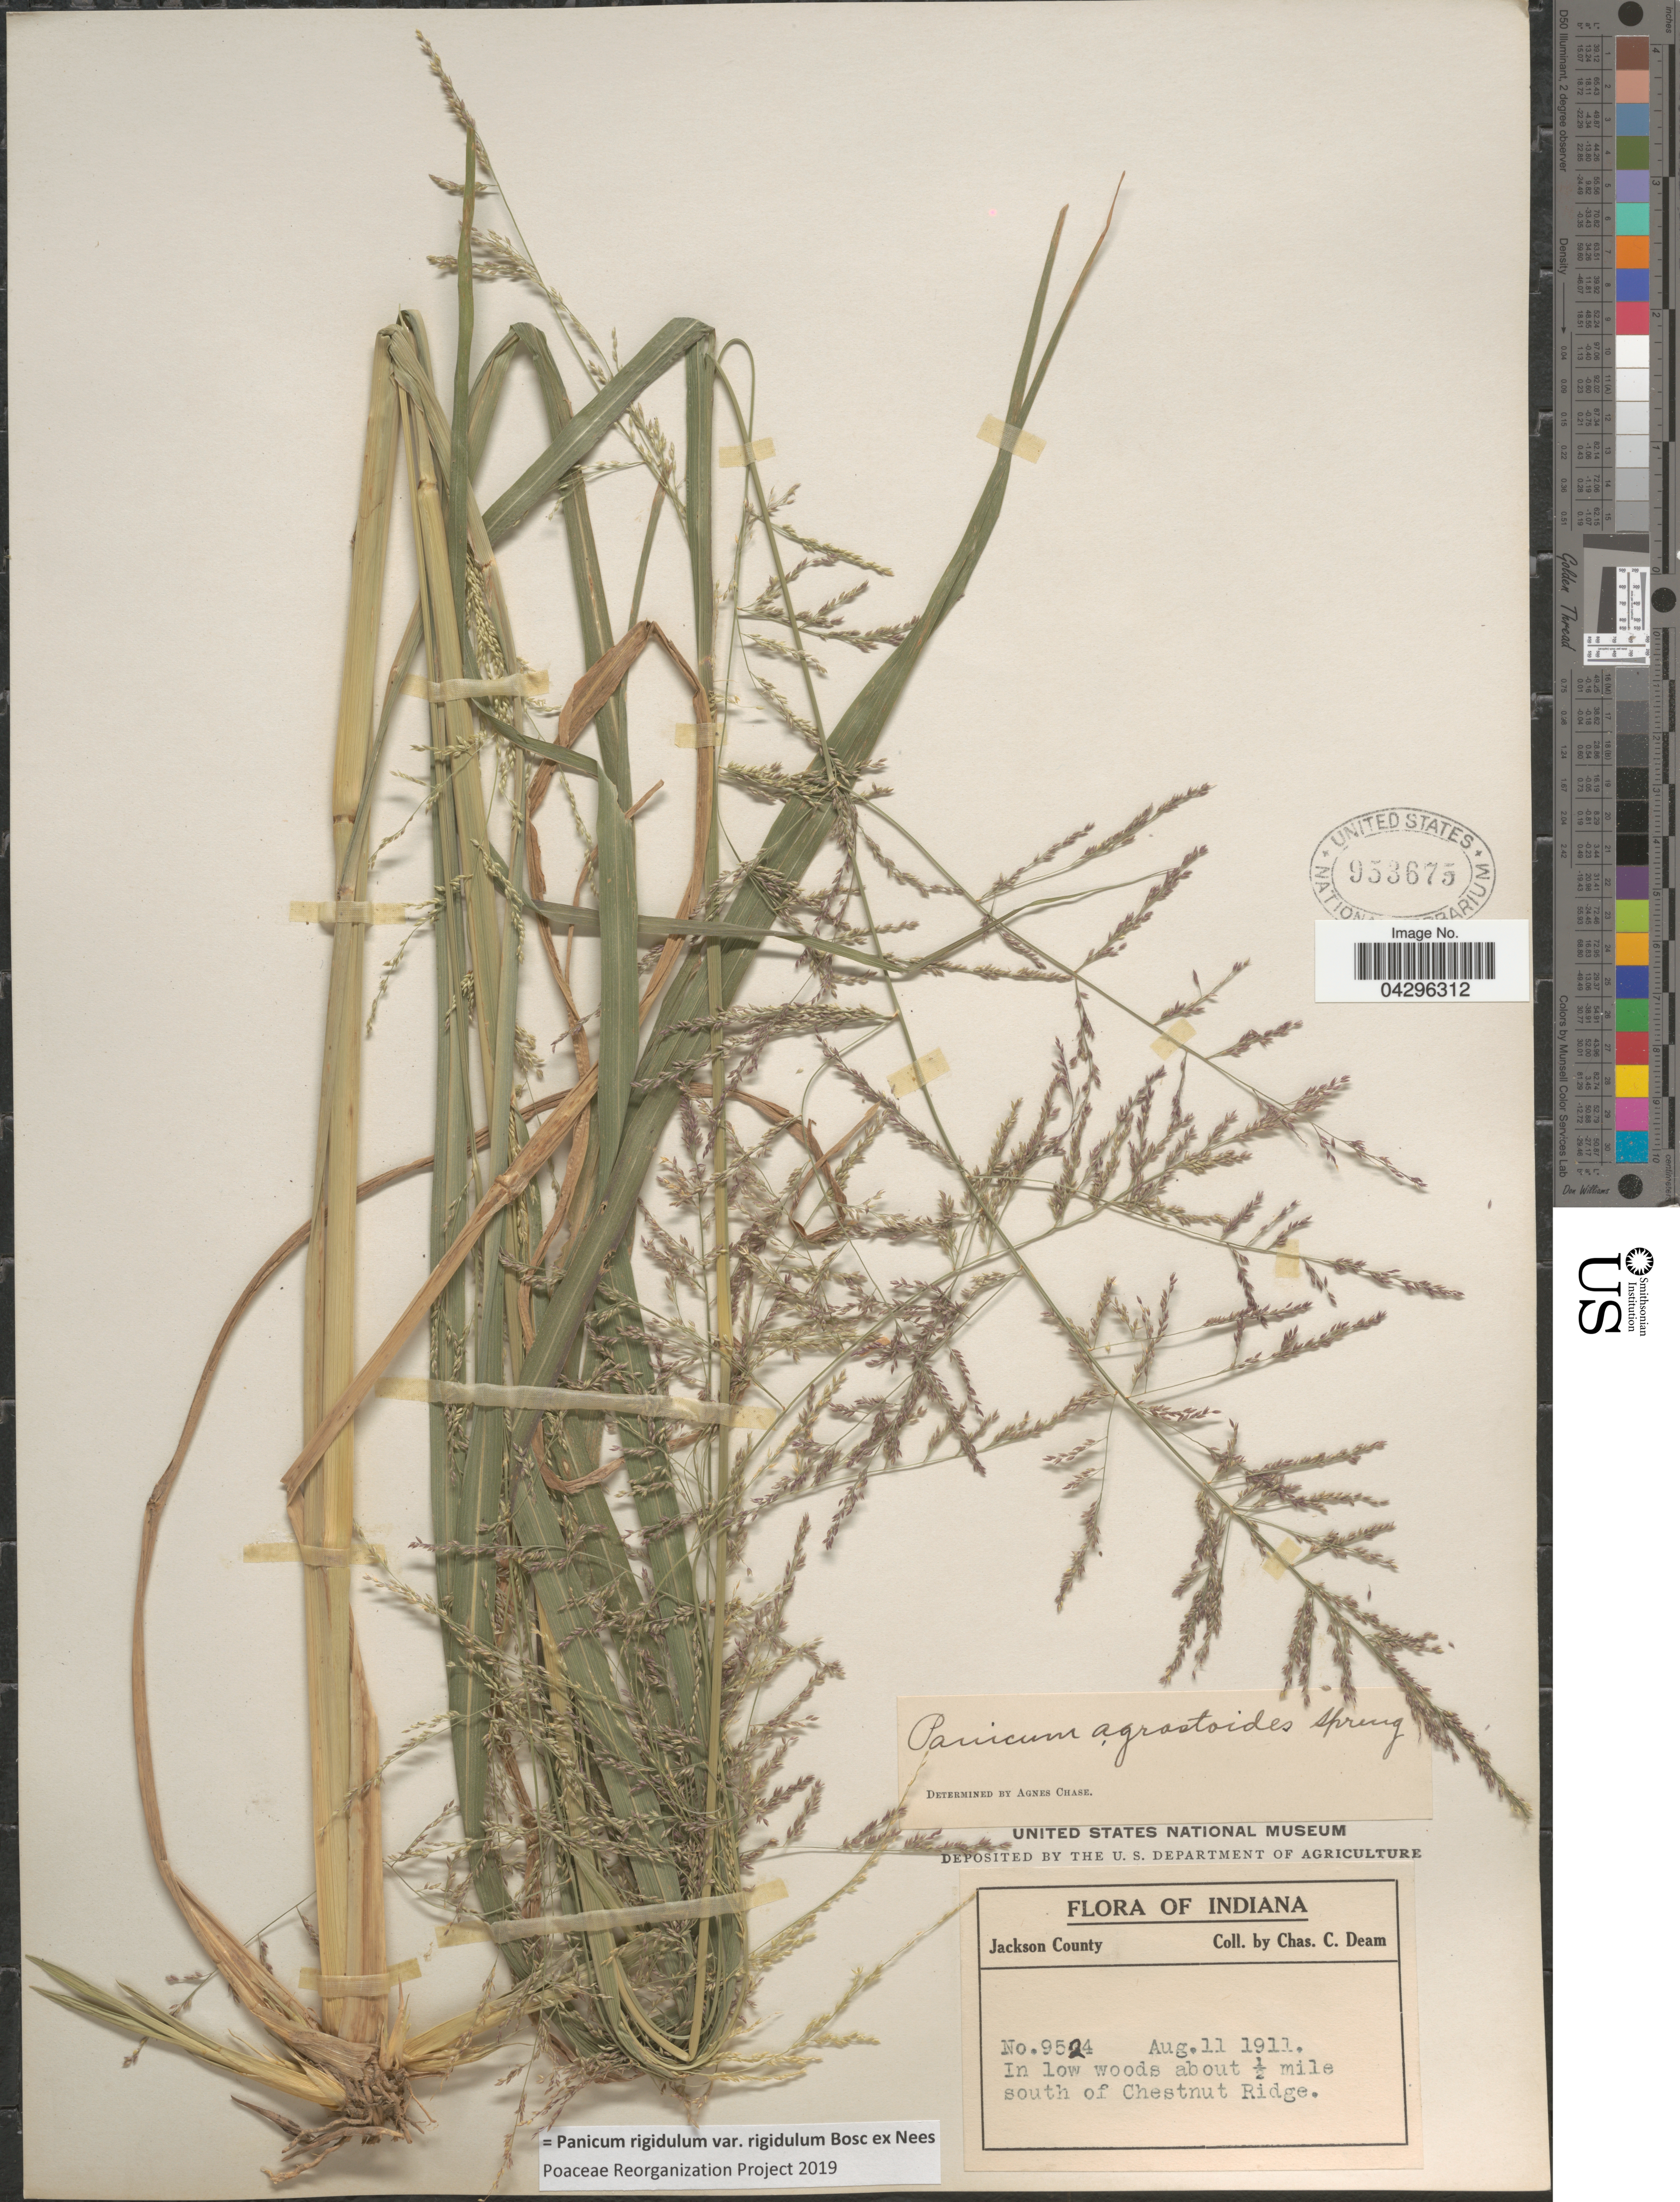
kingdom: Plantae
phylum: Tracheophyta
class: Liliopsida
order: Poales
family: Poaceae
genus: Panicum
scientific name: Panicum rigidulum var. rigidulum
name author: Bosc ex Nees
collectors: C. C. Deam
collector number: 9524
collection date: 1911-08-11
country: United States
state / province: Indiana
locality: Jackson county. In low woods about 1/2 mile south of Chestnut Ridge.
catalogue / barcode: US 953675